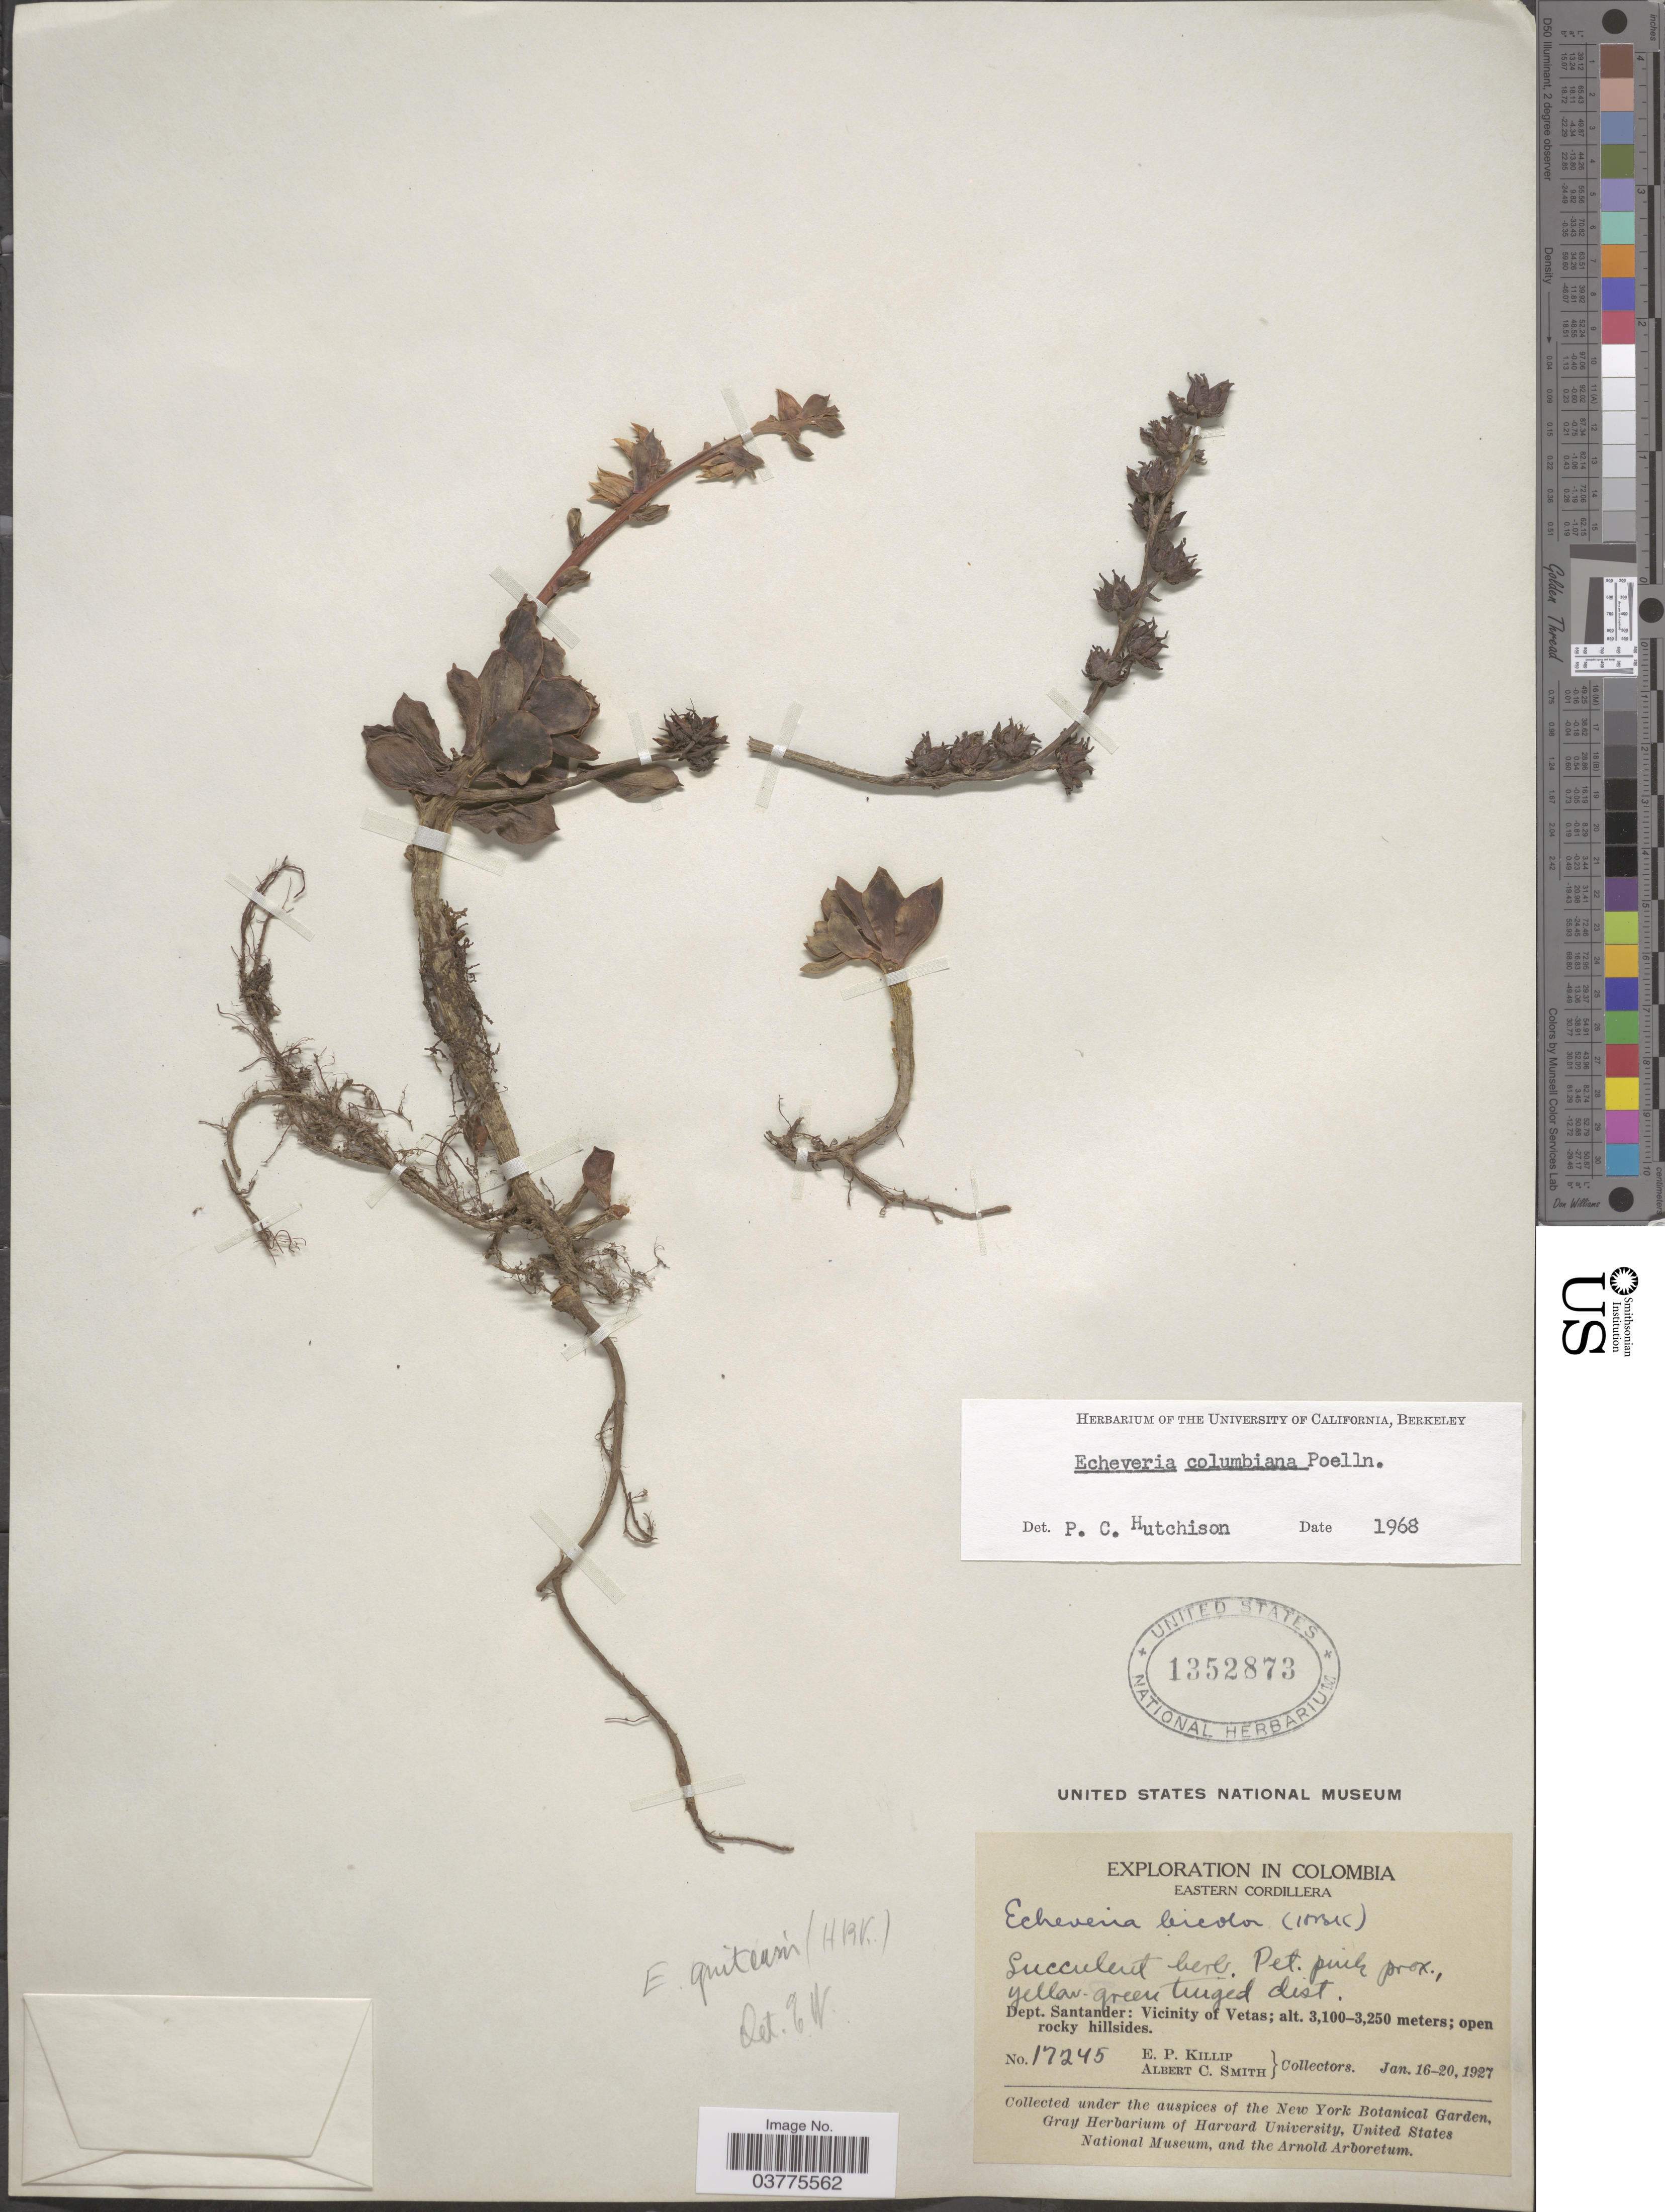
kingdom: Plantae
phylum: Tracheophyta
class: Magnoliopsida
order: Saxifragales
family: Crassulaceae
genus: Echeveria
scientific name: Echeveria columbiana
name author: Poelln.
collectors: E. P. Killip & A. C. Smith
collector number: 17245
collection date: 1927-01-16/1927-01-20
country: Colombia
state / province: Santander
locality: Eastern Cordillera. Dept. Santander: Vicinity of Vetas.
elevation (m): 3100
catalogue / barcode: US 1352873